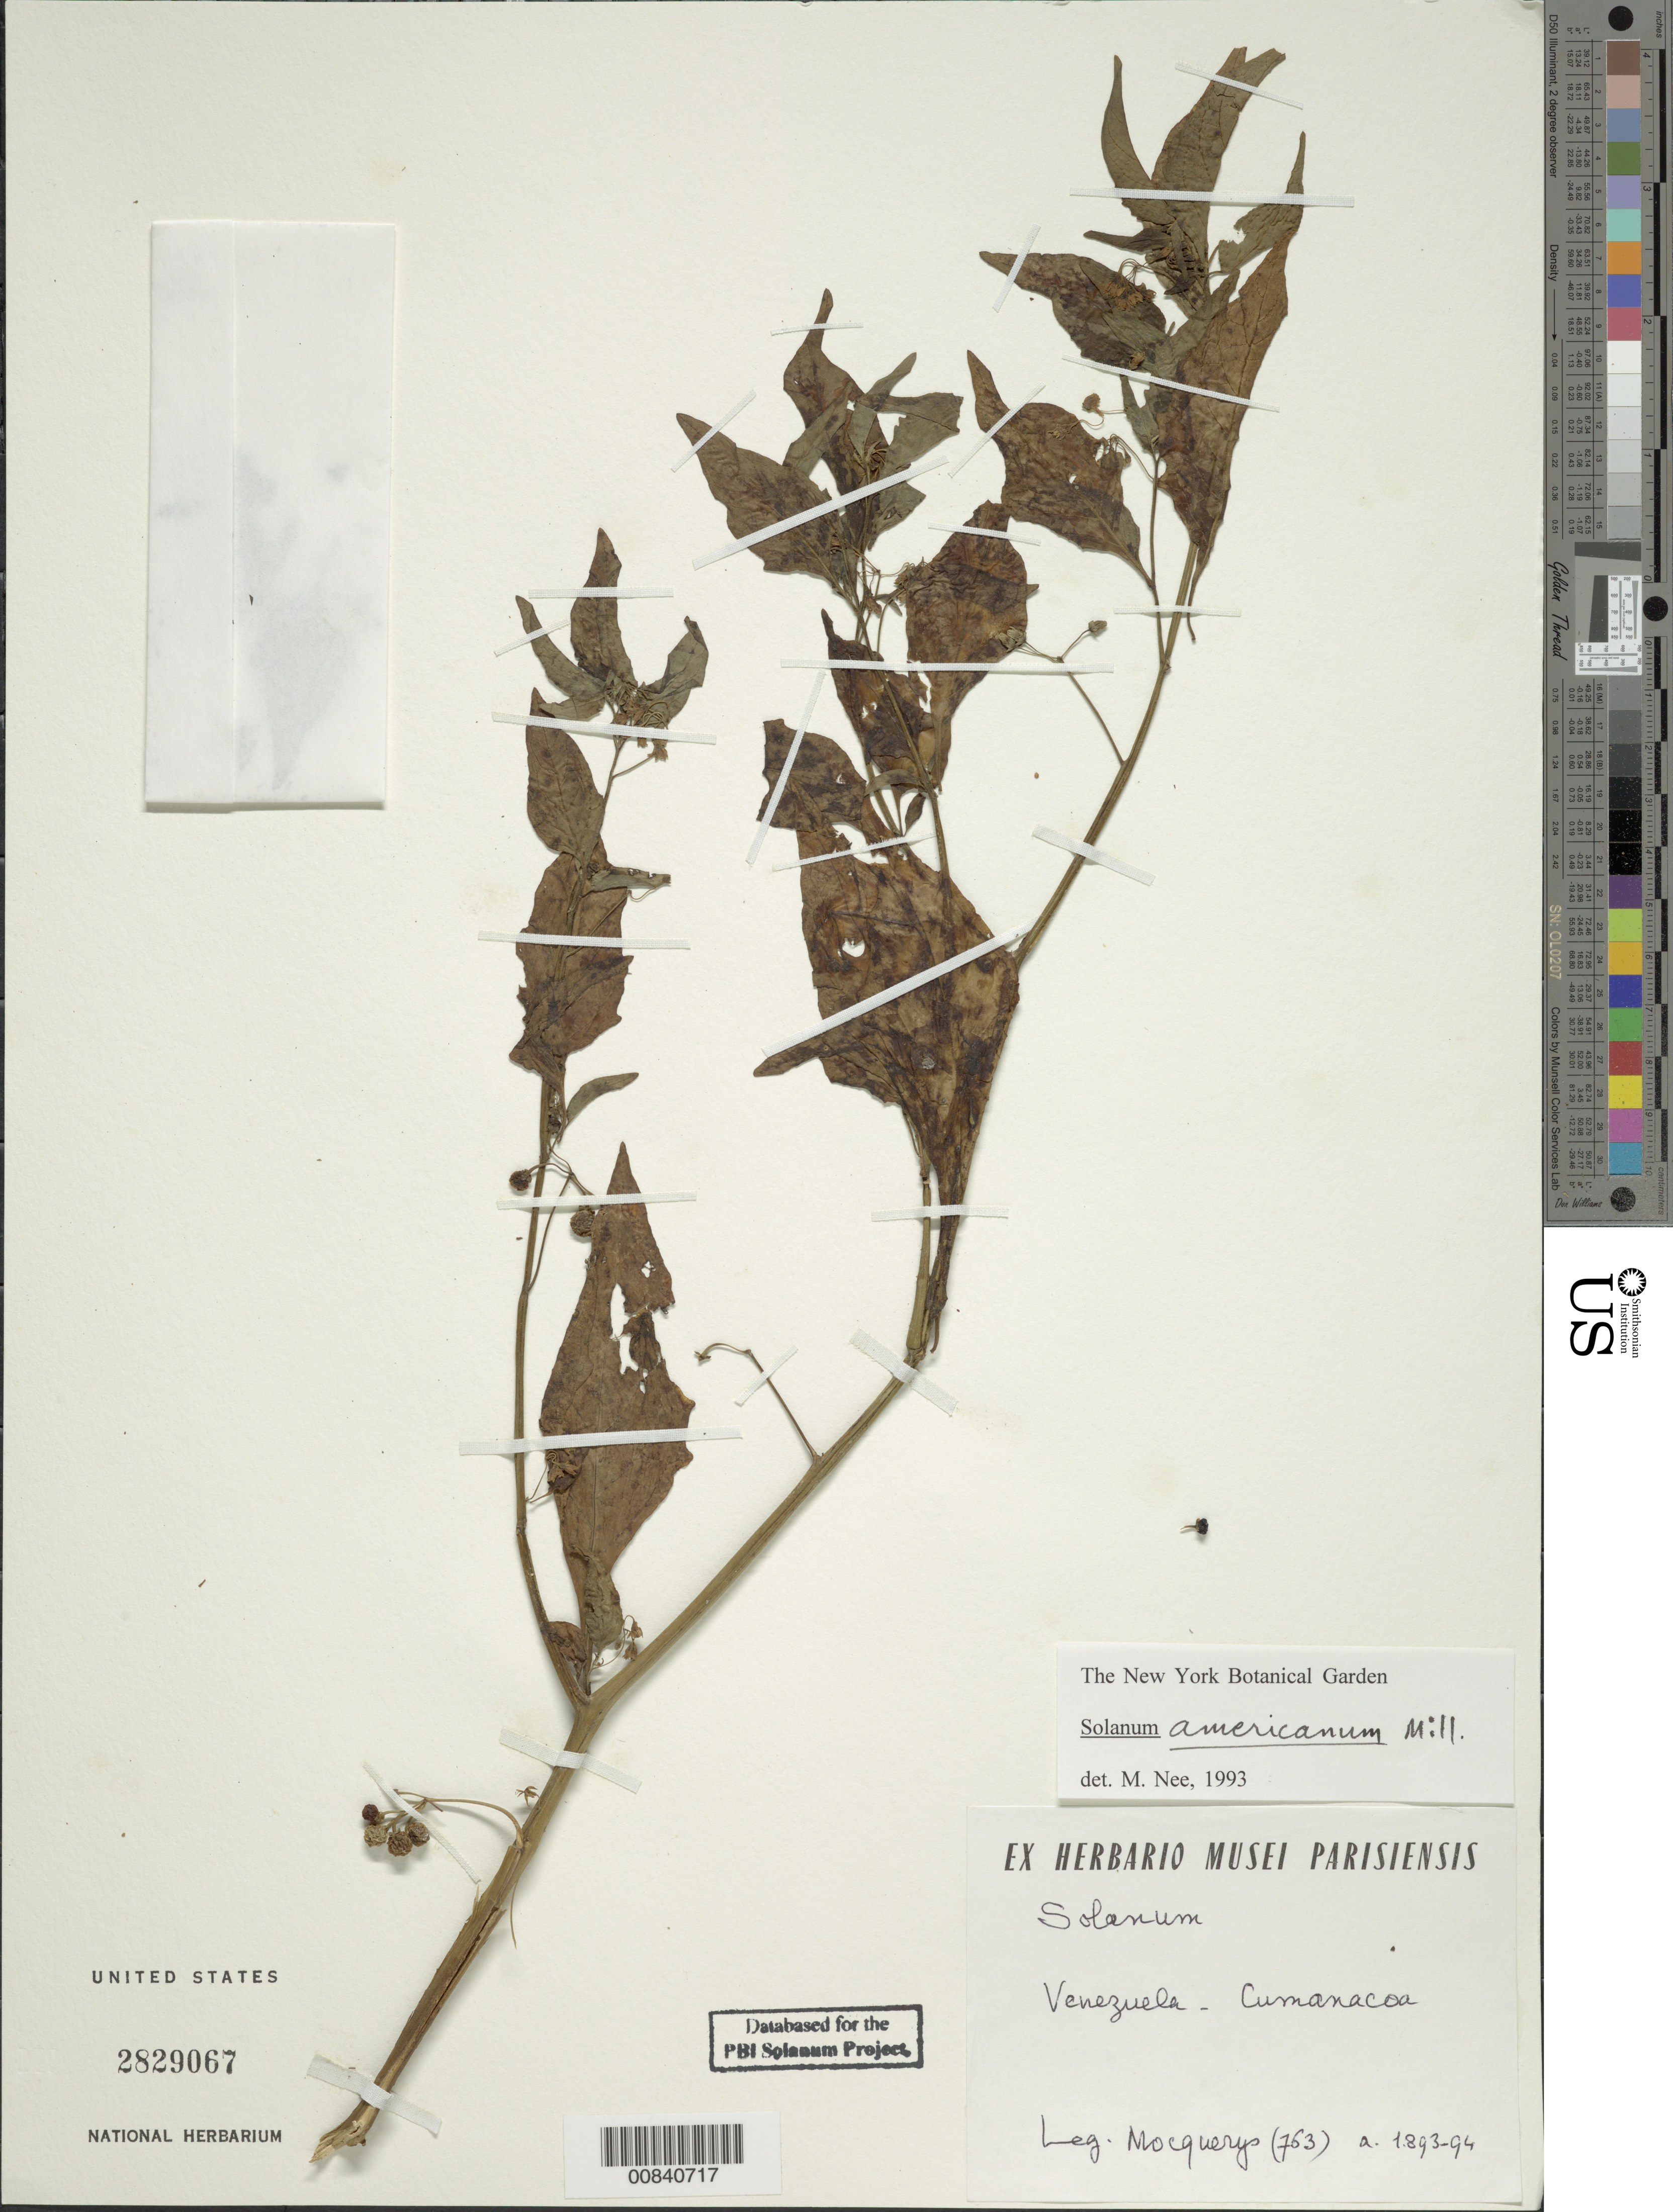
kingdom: Plantae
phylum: Tracheophyta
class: Magnoliopsida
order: Solanales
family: Solanaceae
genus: Solanum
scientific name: Solanum americanum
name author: Mill.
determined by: D'Arcy, W. G.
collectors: A. S. Hitchcock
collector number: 19974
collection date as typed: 18 Jun 1923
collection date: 1923-06-18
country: Ecuador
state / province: Guayas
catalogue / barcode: US 1195047